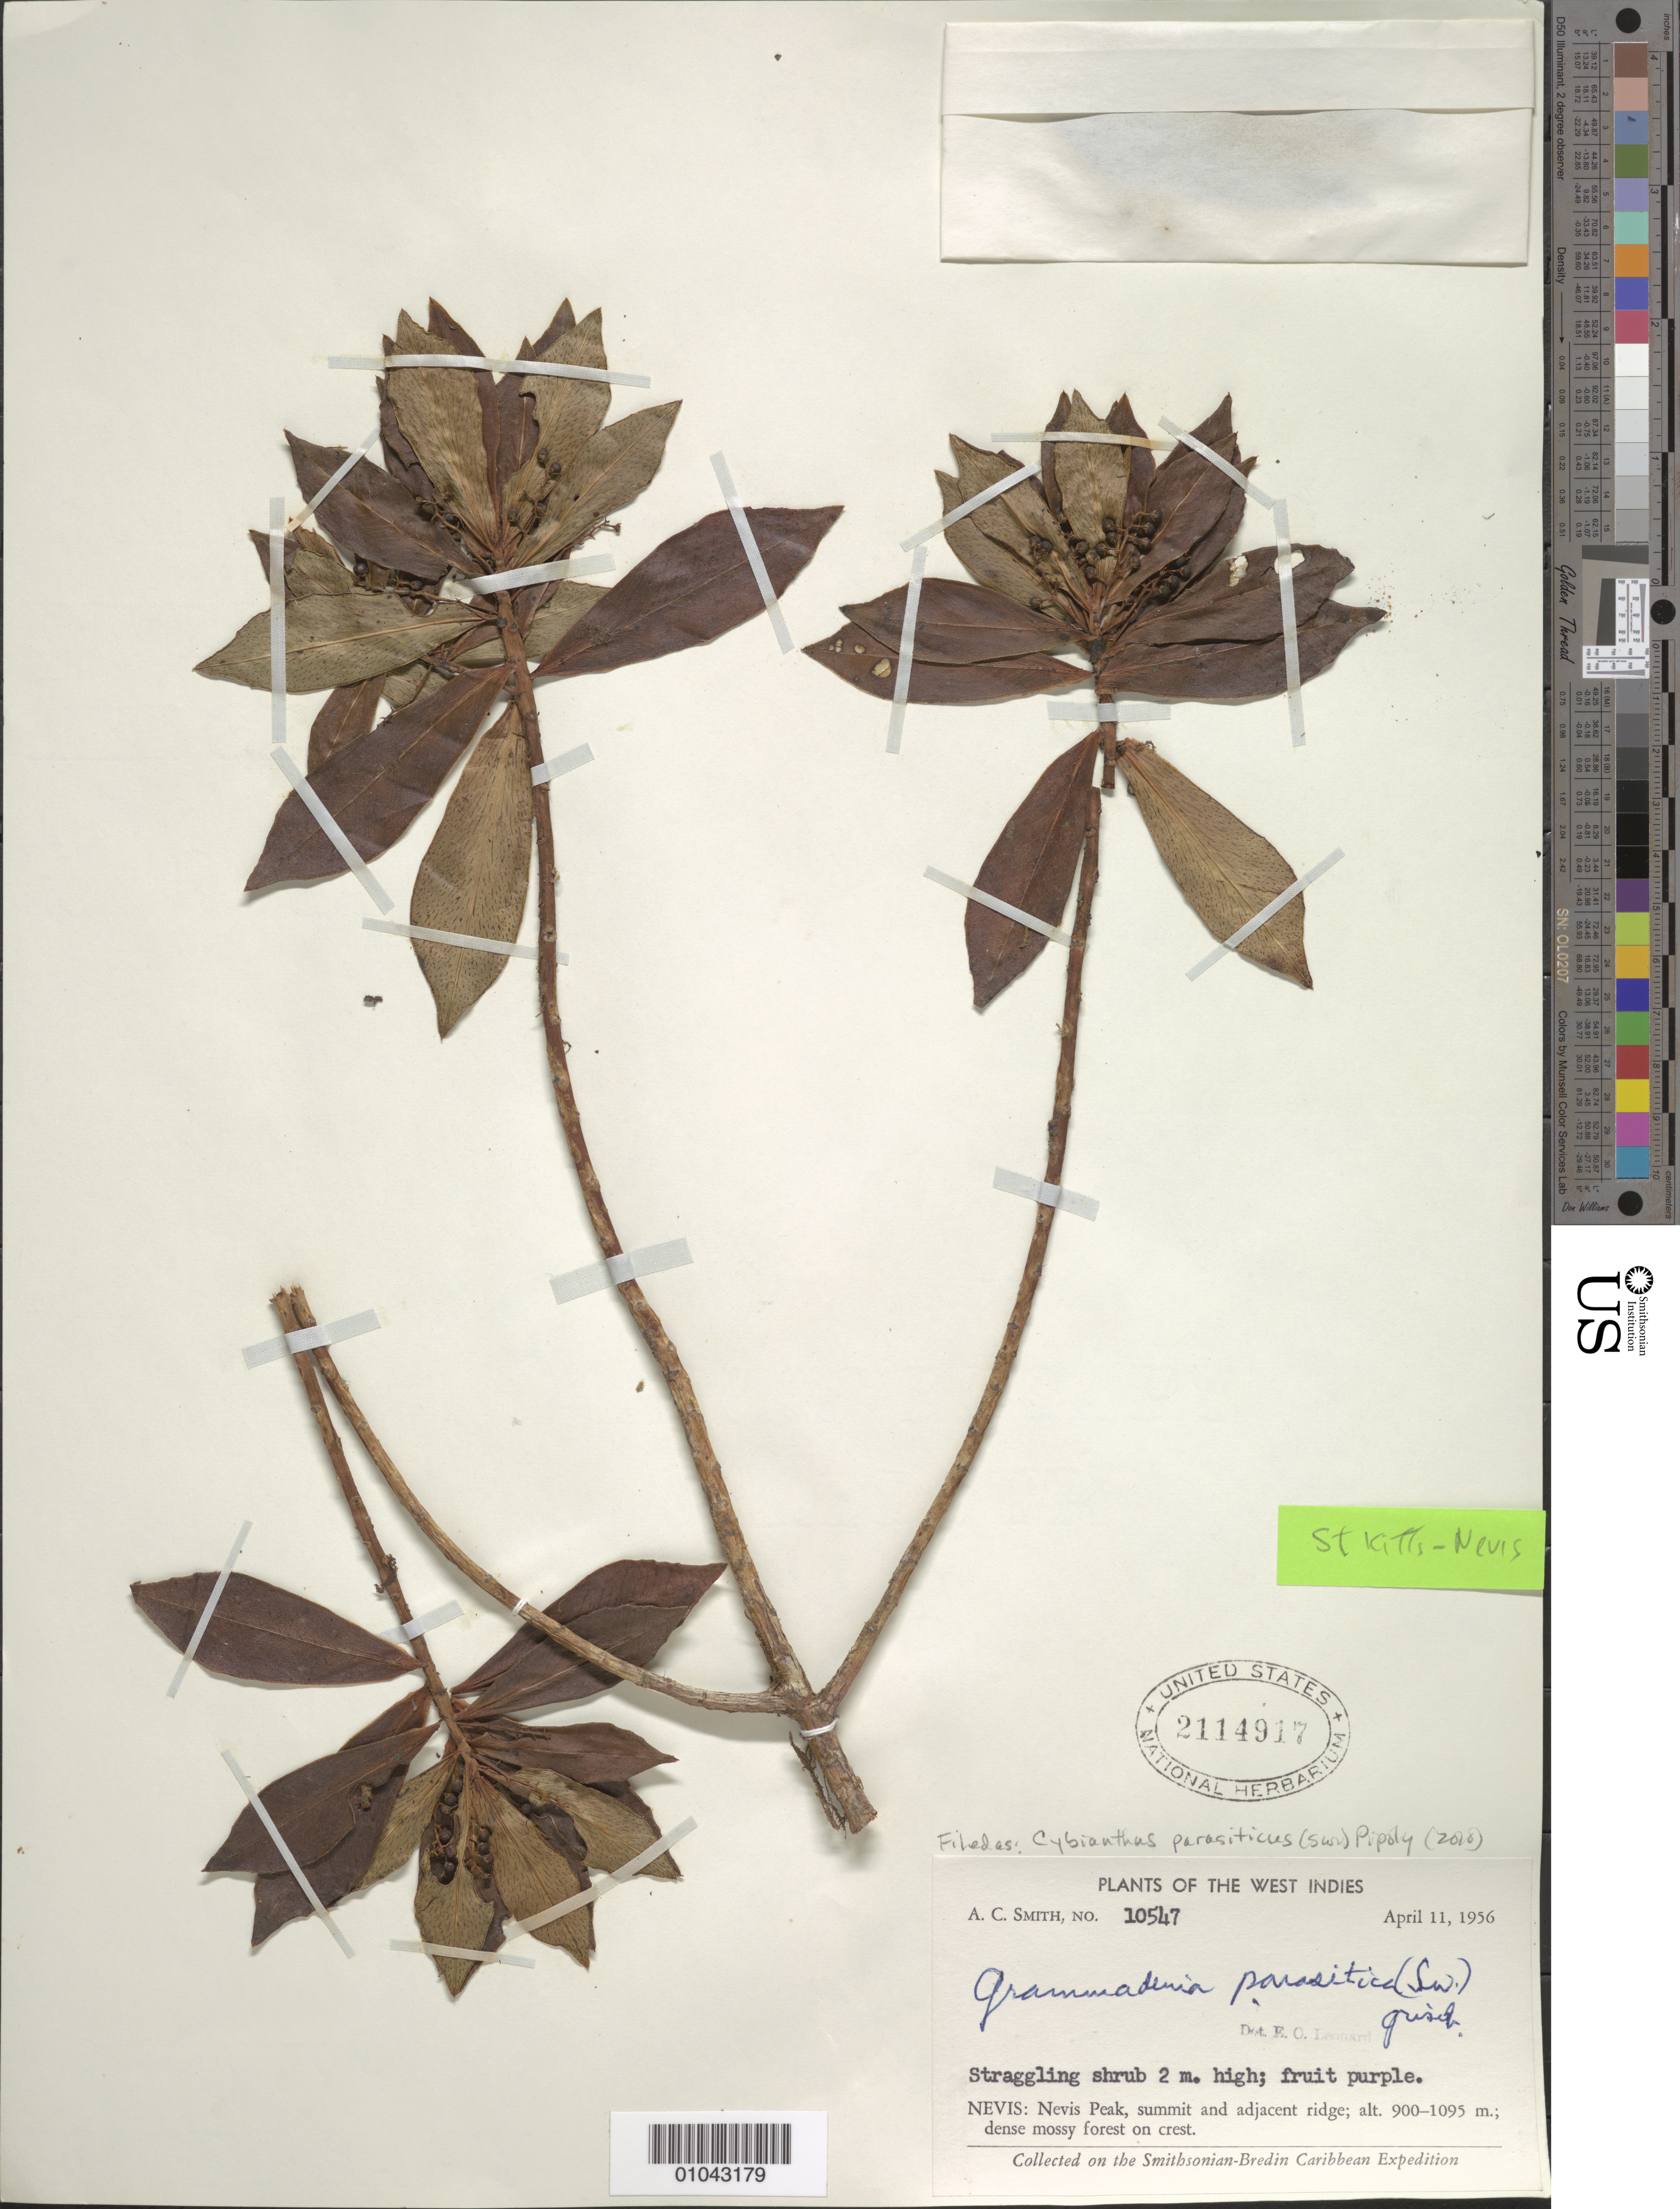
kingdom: Plantae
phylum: Tracheophyta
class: Magnoliopsida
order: Ericales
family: Primulaceae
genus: Cybianthus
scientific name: Cybianthus parasiticus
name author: (Sw.) Pipoly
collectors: A. C. Smith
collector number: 10547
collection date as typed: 11 Apr 1956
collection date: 1956-04-11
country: St. Christopher-Nevis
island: Nevis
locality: Nevis Peak, summit and adjacent ridge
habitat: Dense mossy forest on crest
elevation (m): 900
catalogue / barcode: US 2114917